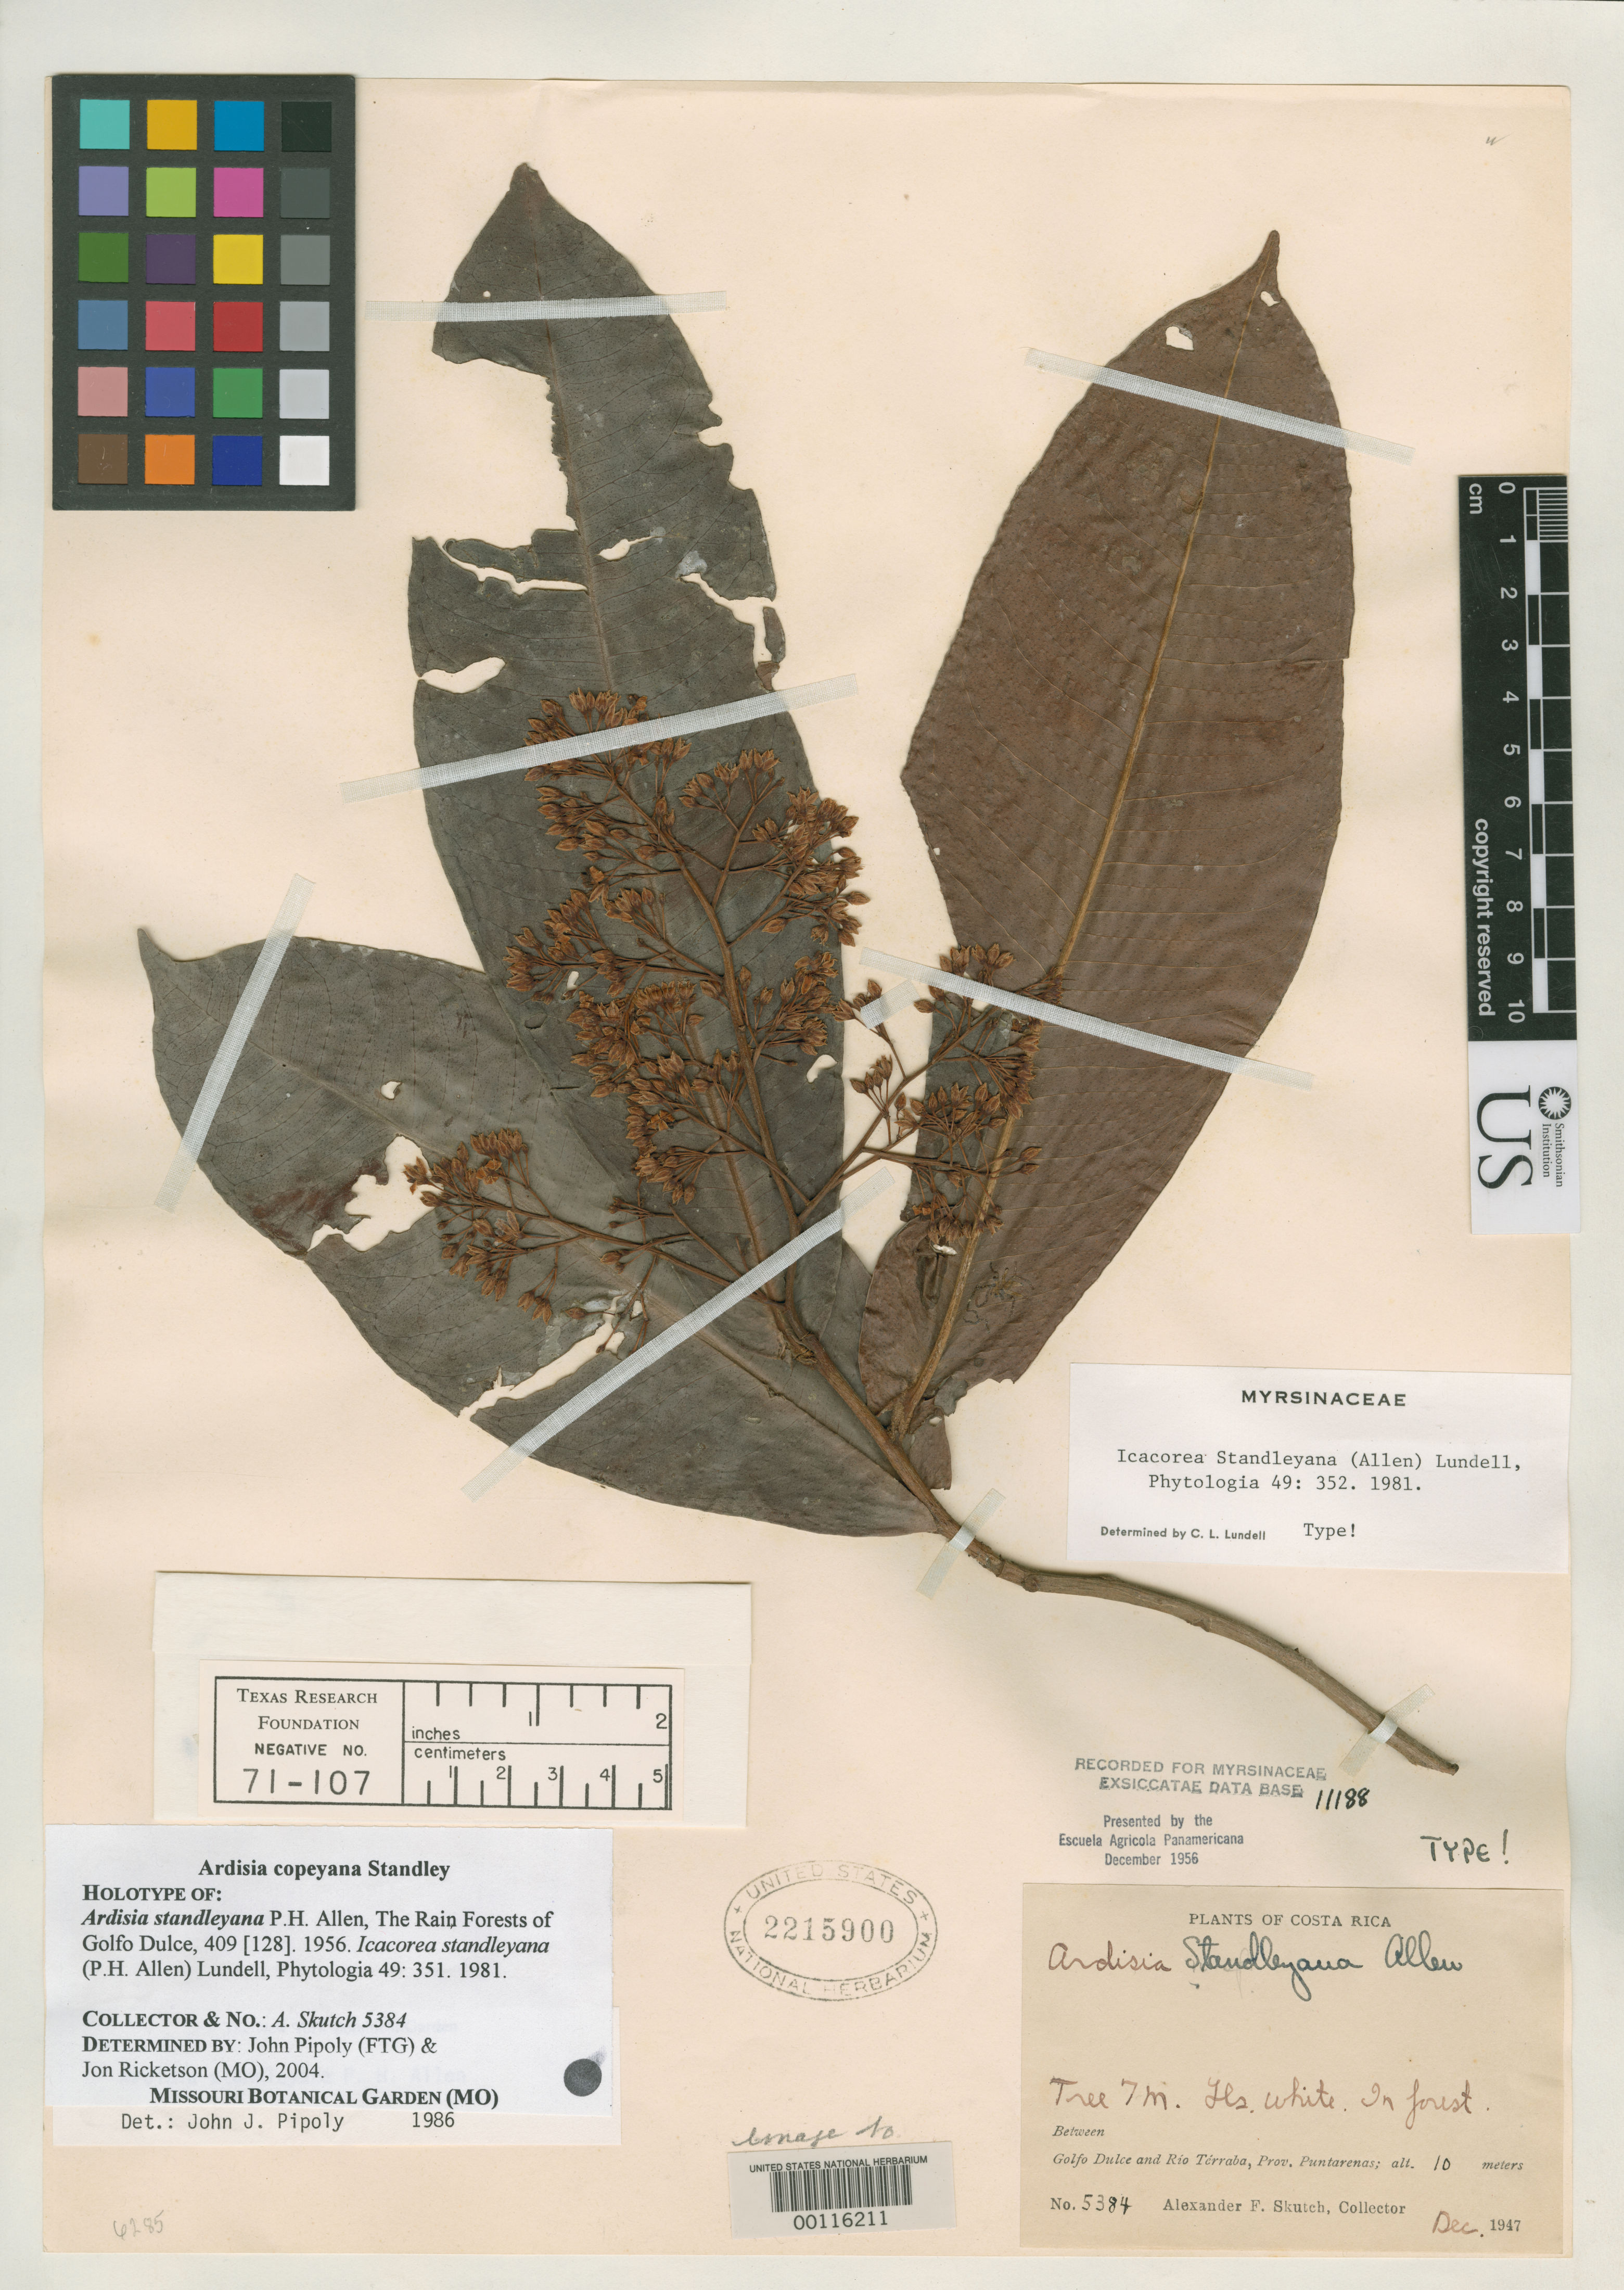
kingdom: Plantae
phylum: Tracheophyta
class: Magnoliopsida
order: Ericales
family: Primulaceae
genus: Ardisia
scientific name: Ardisia standleyana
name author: P.H. Allen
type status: Holotype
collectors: A. F. Skutch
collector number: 5384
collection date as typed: Dec 1947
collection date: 1947-12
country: Costa Rica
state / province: Puntarenas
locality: Between Gulgo dulce & Rio Terralba.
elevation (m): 10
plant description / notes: Holotype specimen ex herb. EAP. As stamped, "Presented by the Escuela Agricola Panamericana December 1956." See Dorr et al. 2009 for discussion of holotype locations.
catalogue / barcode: US 2215900